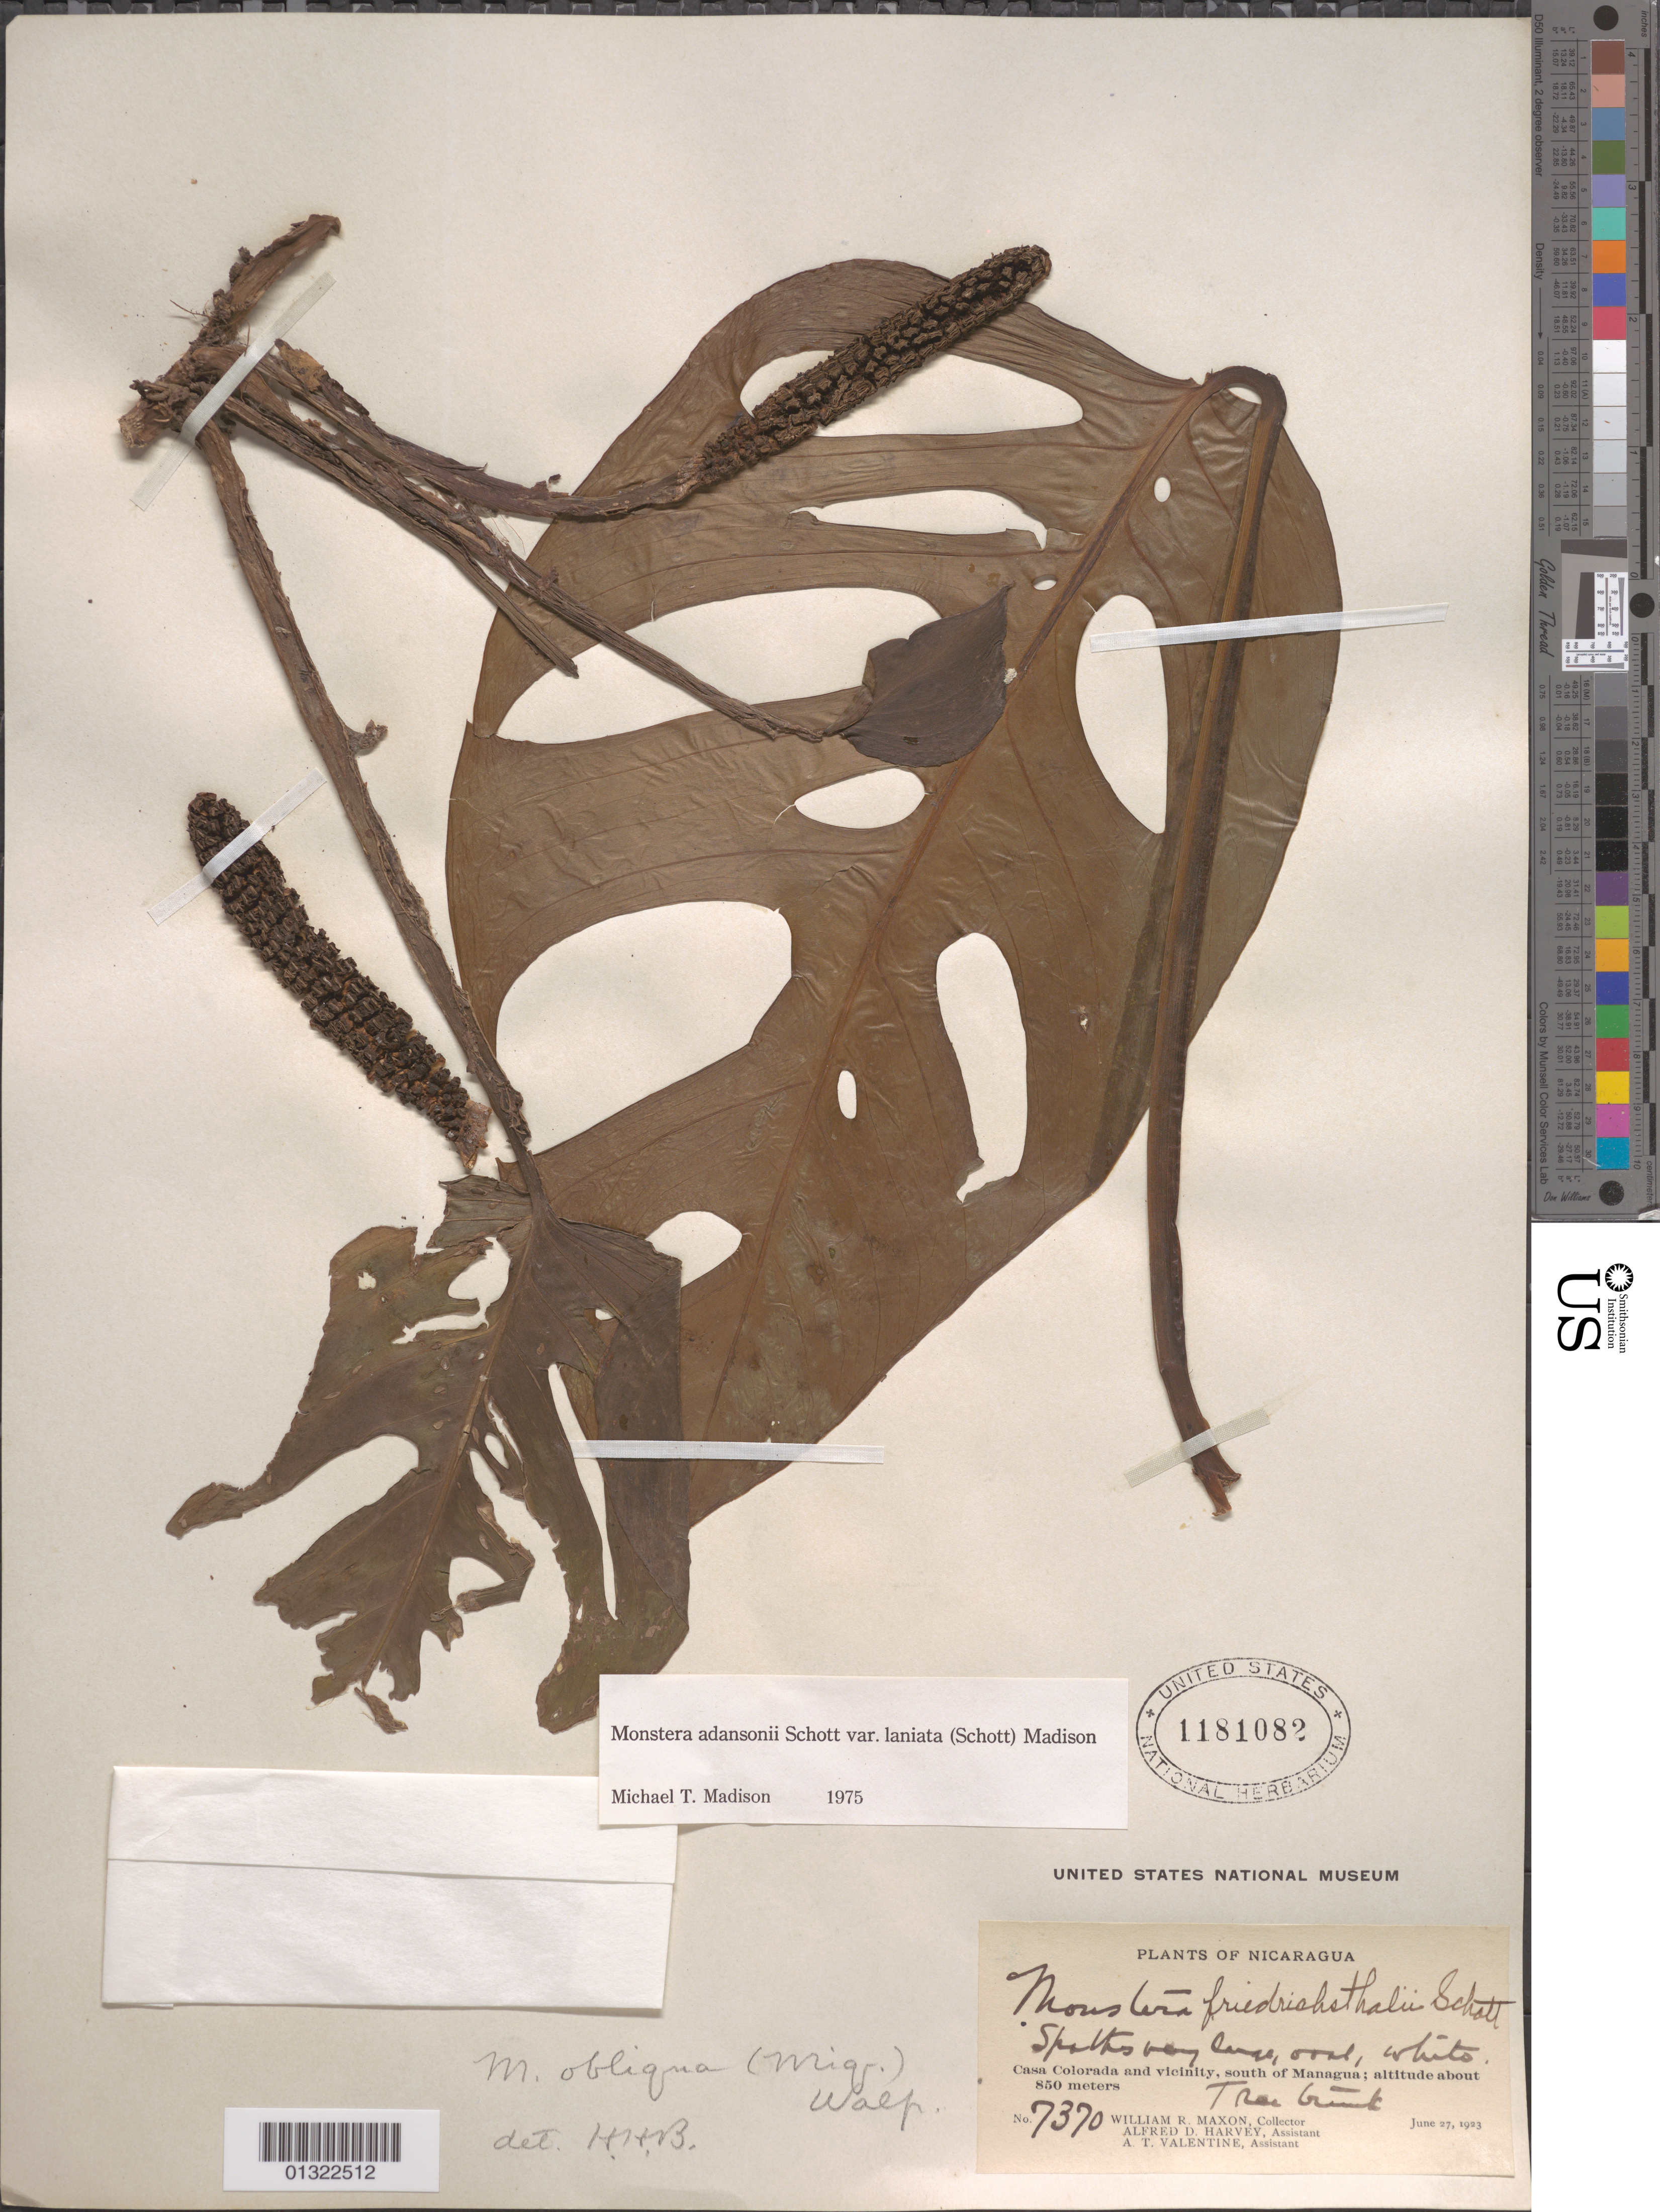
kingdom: Plantae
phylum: Tracheophyta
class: Liliopsida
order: Alismatales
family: Araceae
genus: Monstera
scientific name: Monstera adansonii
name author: Schott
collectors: W. R. Maxon, A. D. Harvey & A. Valentine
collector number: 7370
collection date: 1923-06-27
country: Nicaragua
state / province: Managua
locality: Casa Colorado and vicinity, south of Managua.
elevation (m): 850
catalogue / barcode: US 1181082